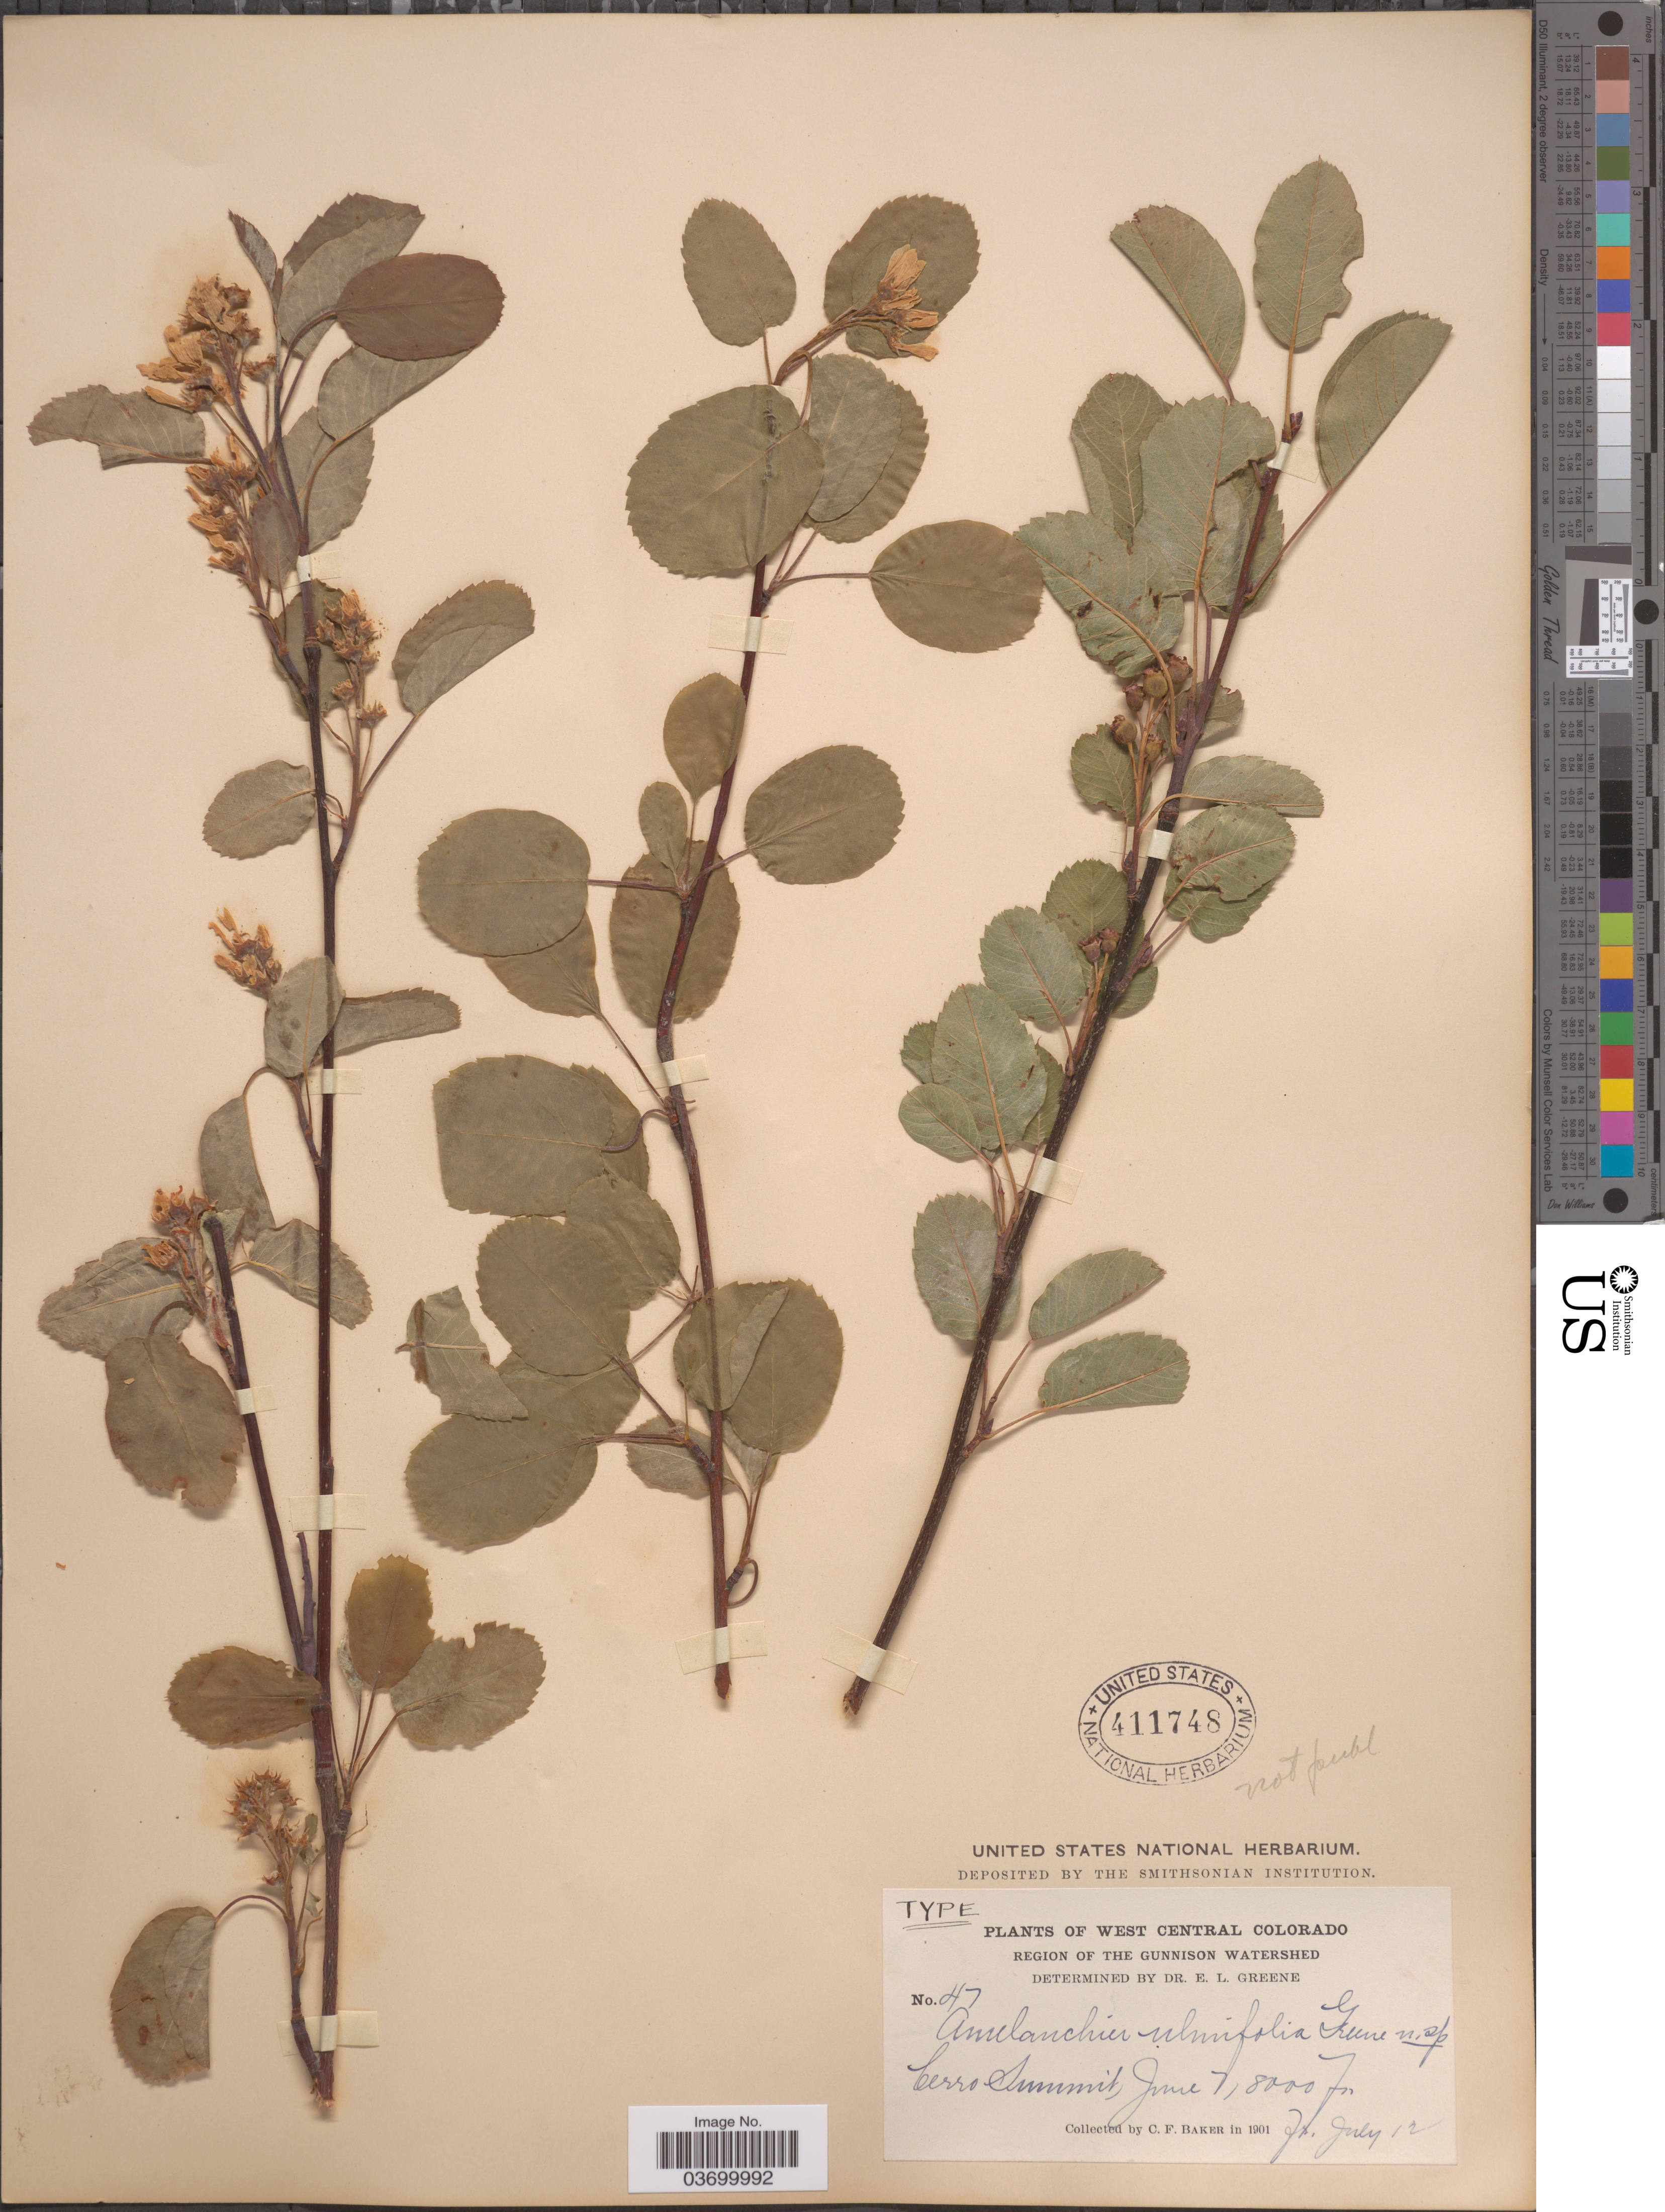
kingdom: Plantae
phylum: Tracheophyta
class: Magnoliopsida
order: Rosales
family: Rosaceae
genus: Amelanchier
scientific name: Amelanchier alnifolia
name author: (Nutt.) Nutt. ex M. Roem.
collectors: C. F. Baker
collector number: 47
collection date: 1901-06-07/1901-07-12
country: United States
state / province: Colorado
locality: West Central Colorado. Region of the Gunnison Watershed. Cerro Summit.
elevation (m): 2438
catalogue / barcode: US 411748